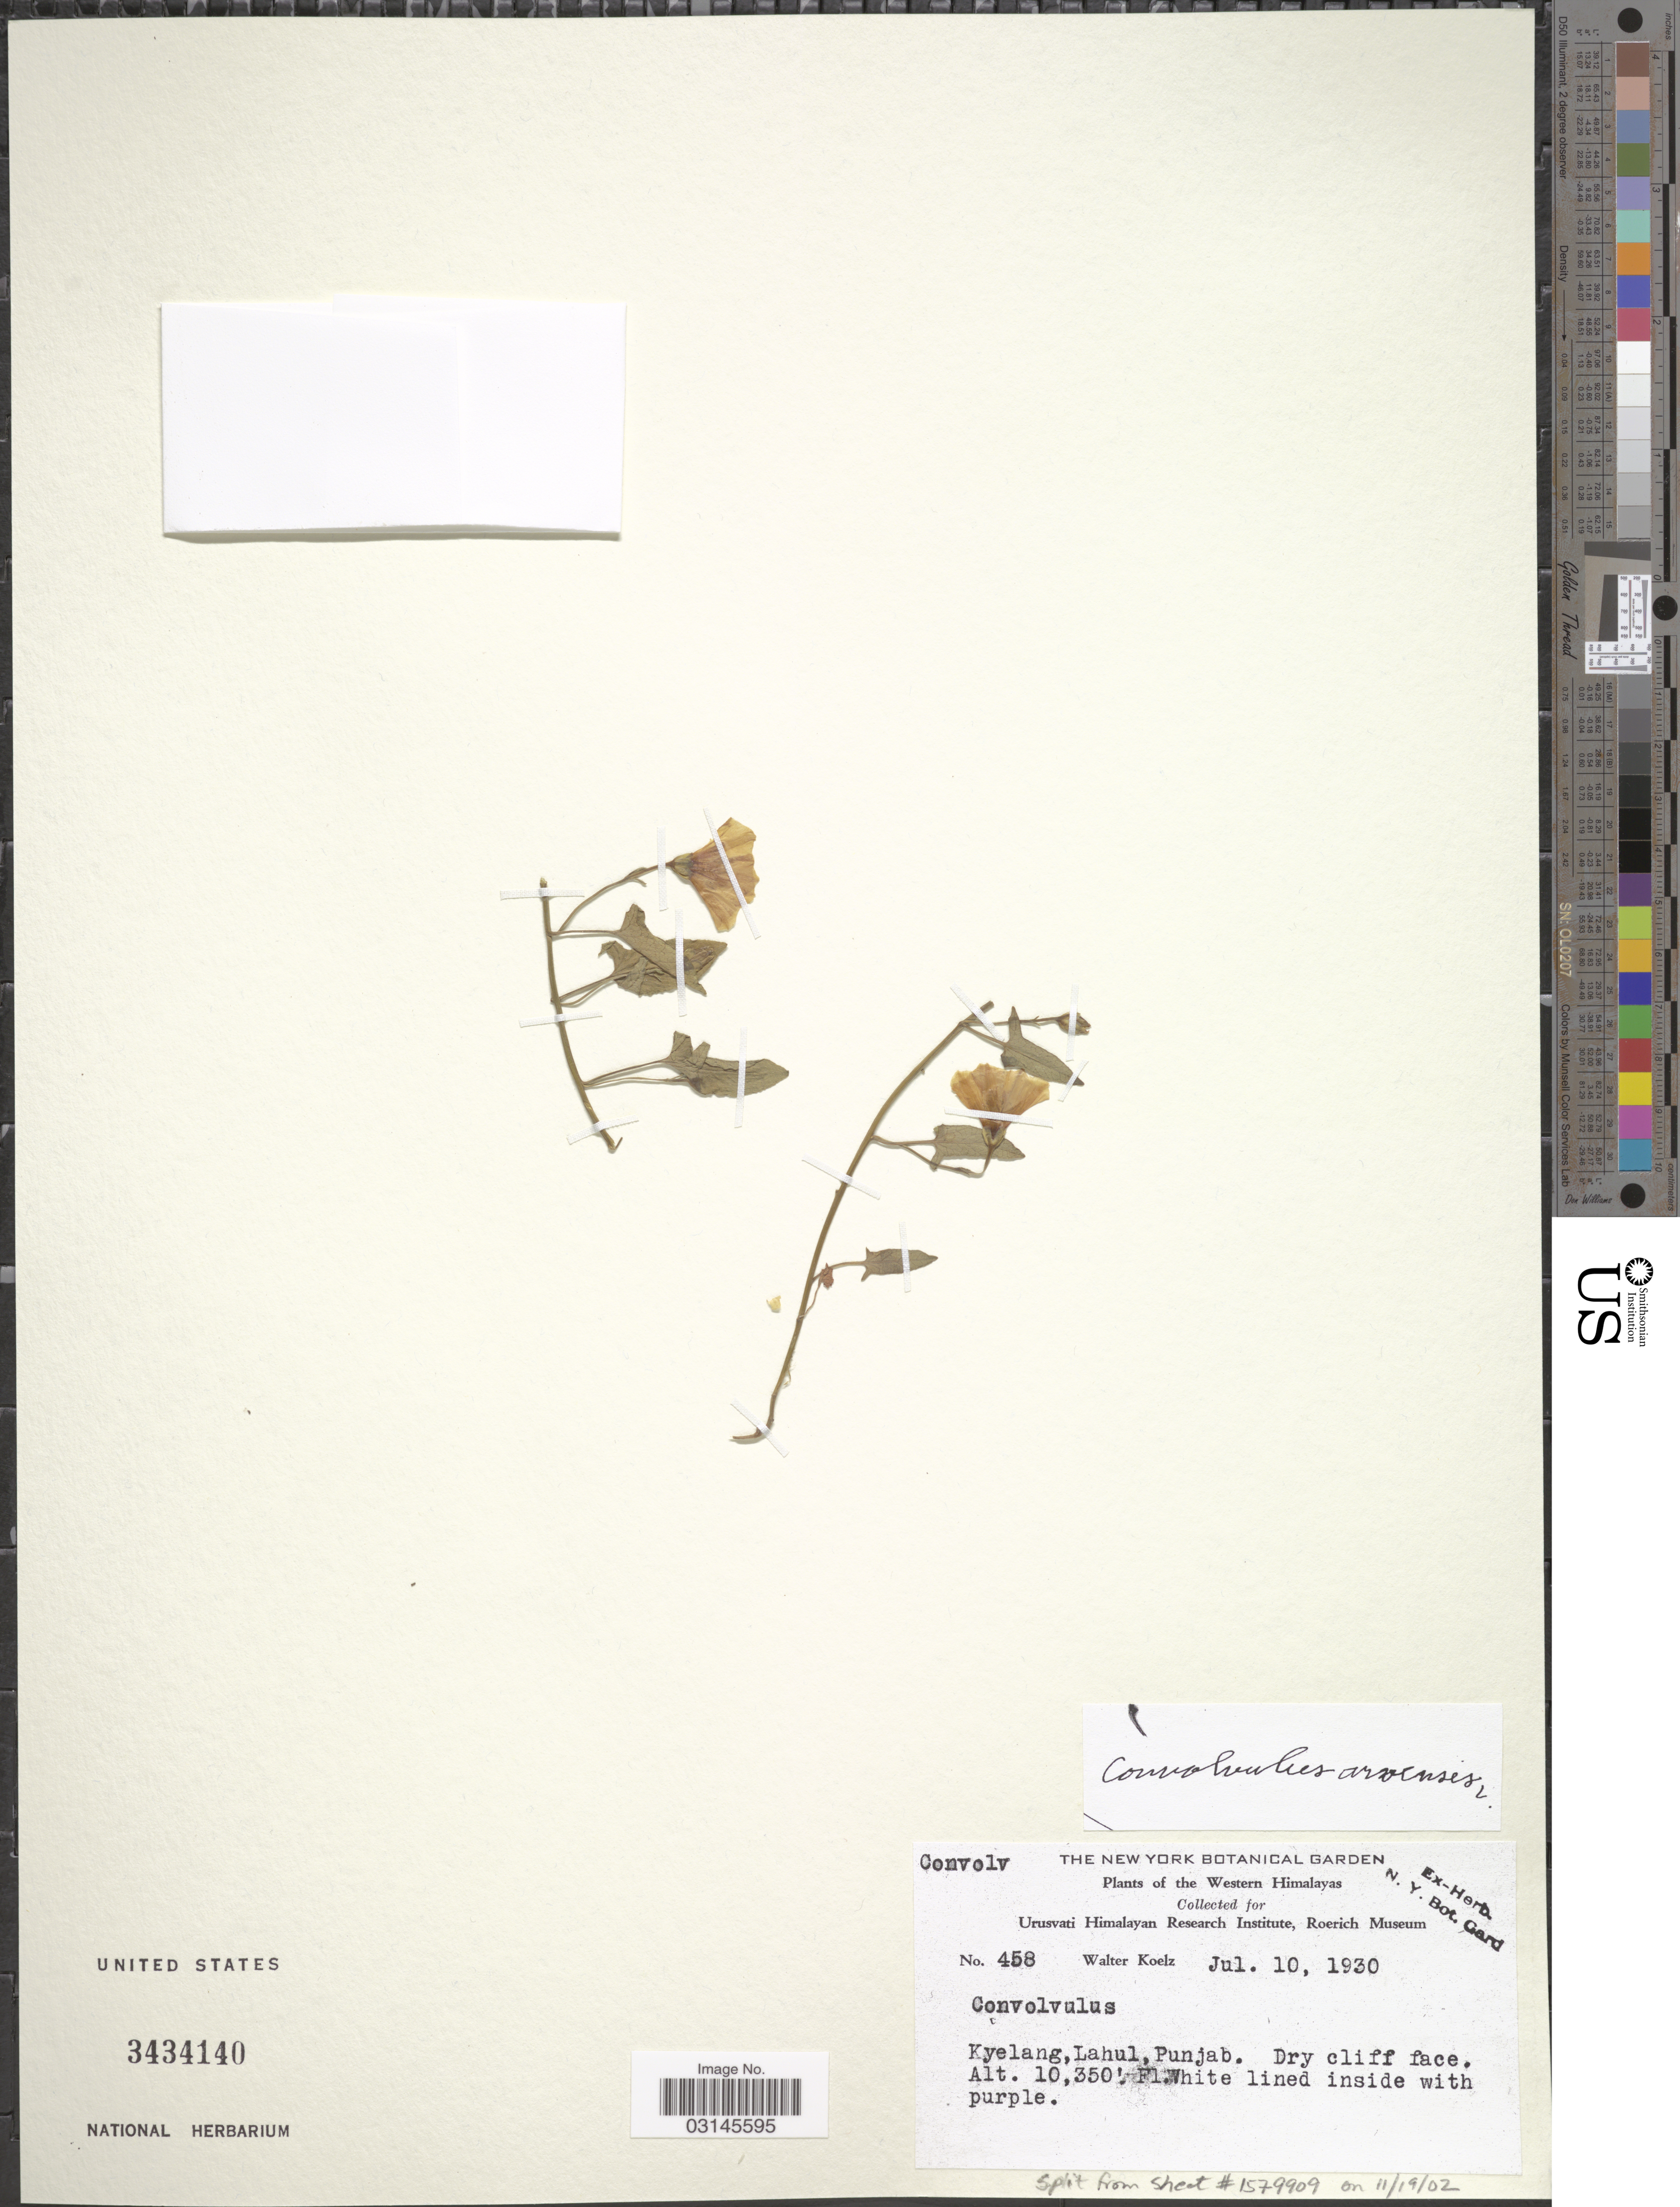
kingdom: Plantae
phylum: Tracheophyta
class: Magnoliopsida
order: Solanales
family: Convolvulaceae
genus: Convolvulus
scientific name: Convolvulus arvensis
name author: L.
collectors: W. N. Koelz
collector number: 458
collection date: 1930-07-10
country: India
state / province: Punjab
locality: Western Himalaya. Kyelang, Lahul.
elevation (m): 3155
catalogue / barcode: US 3434140